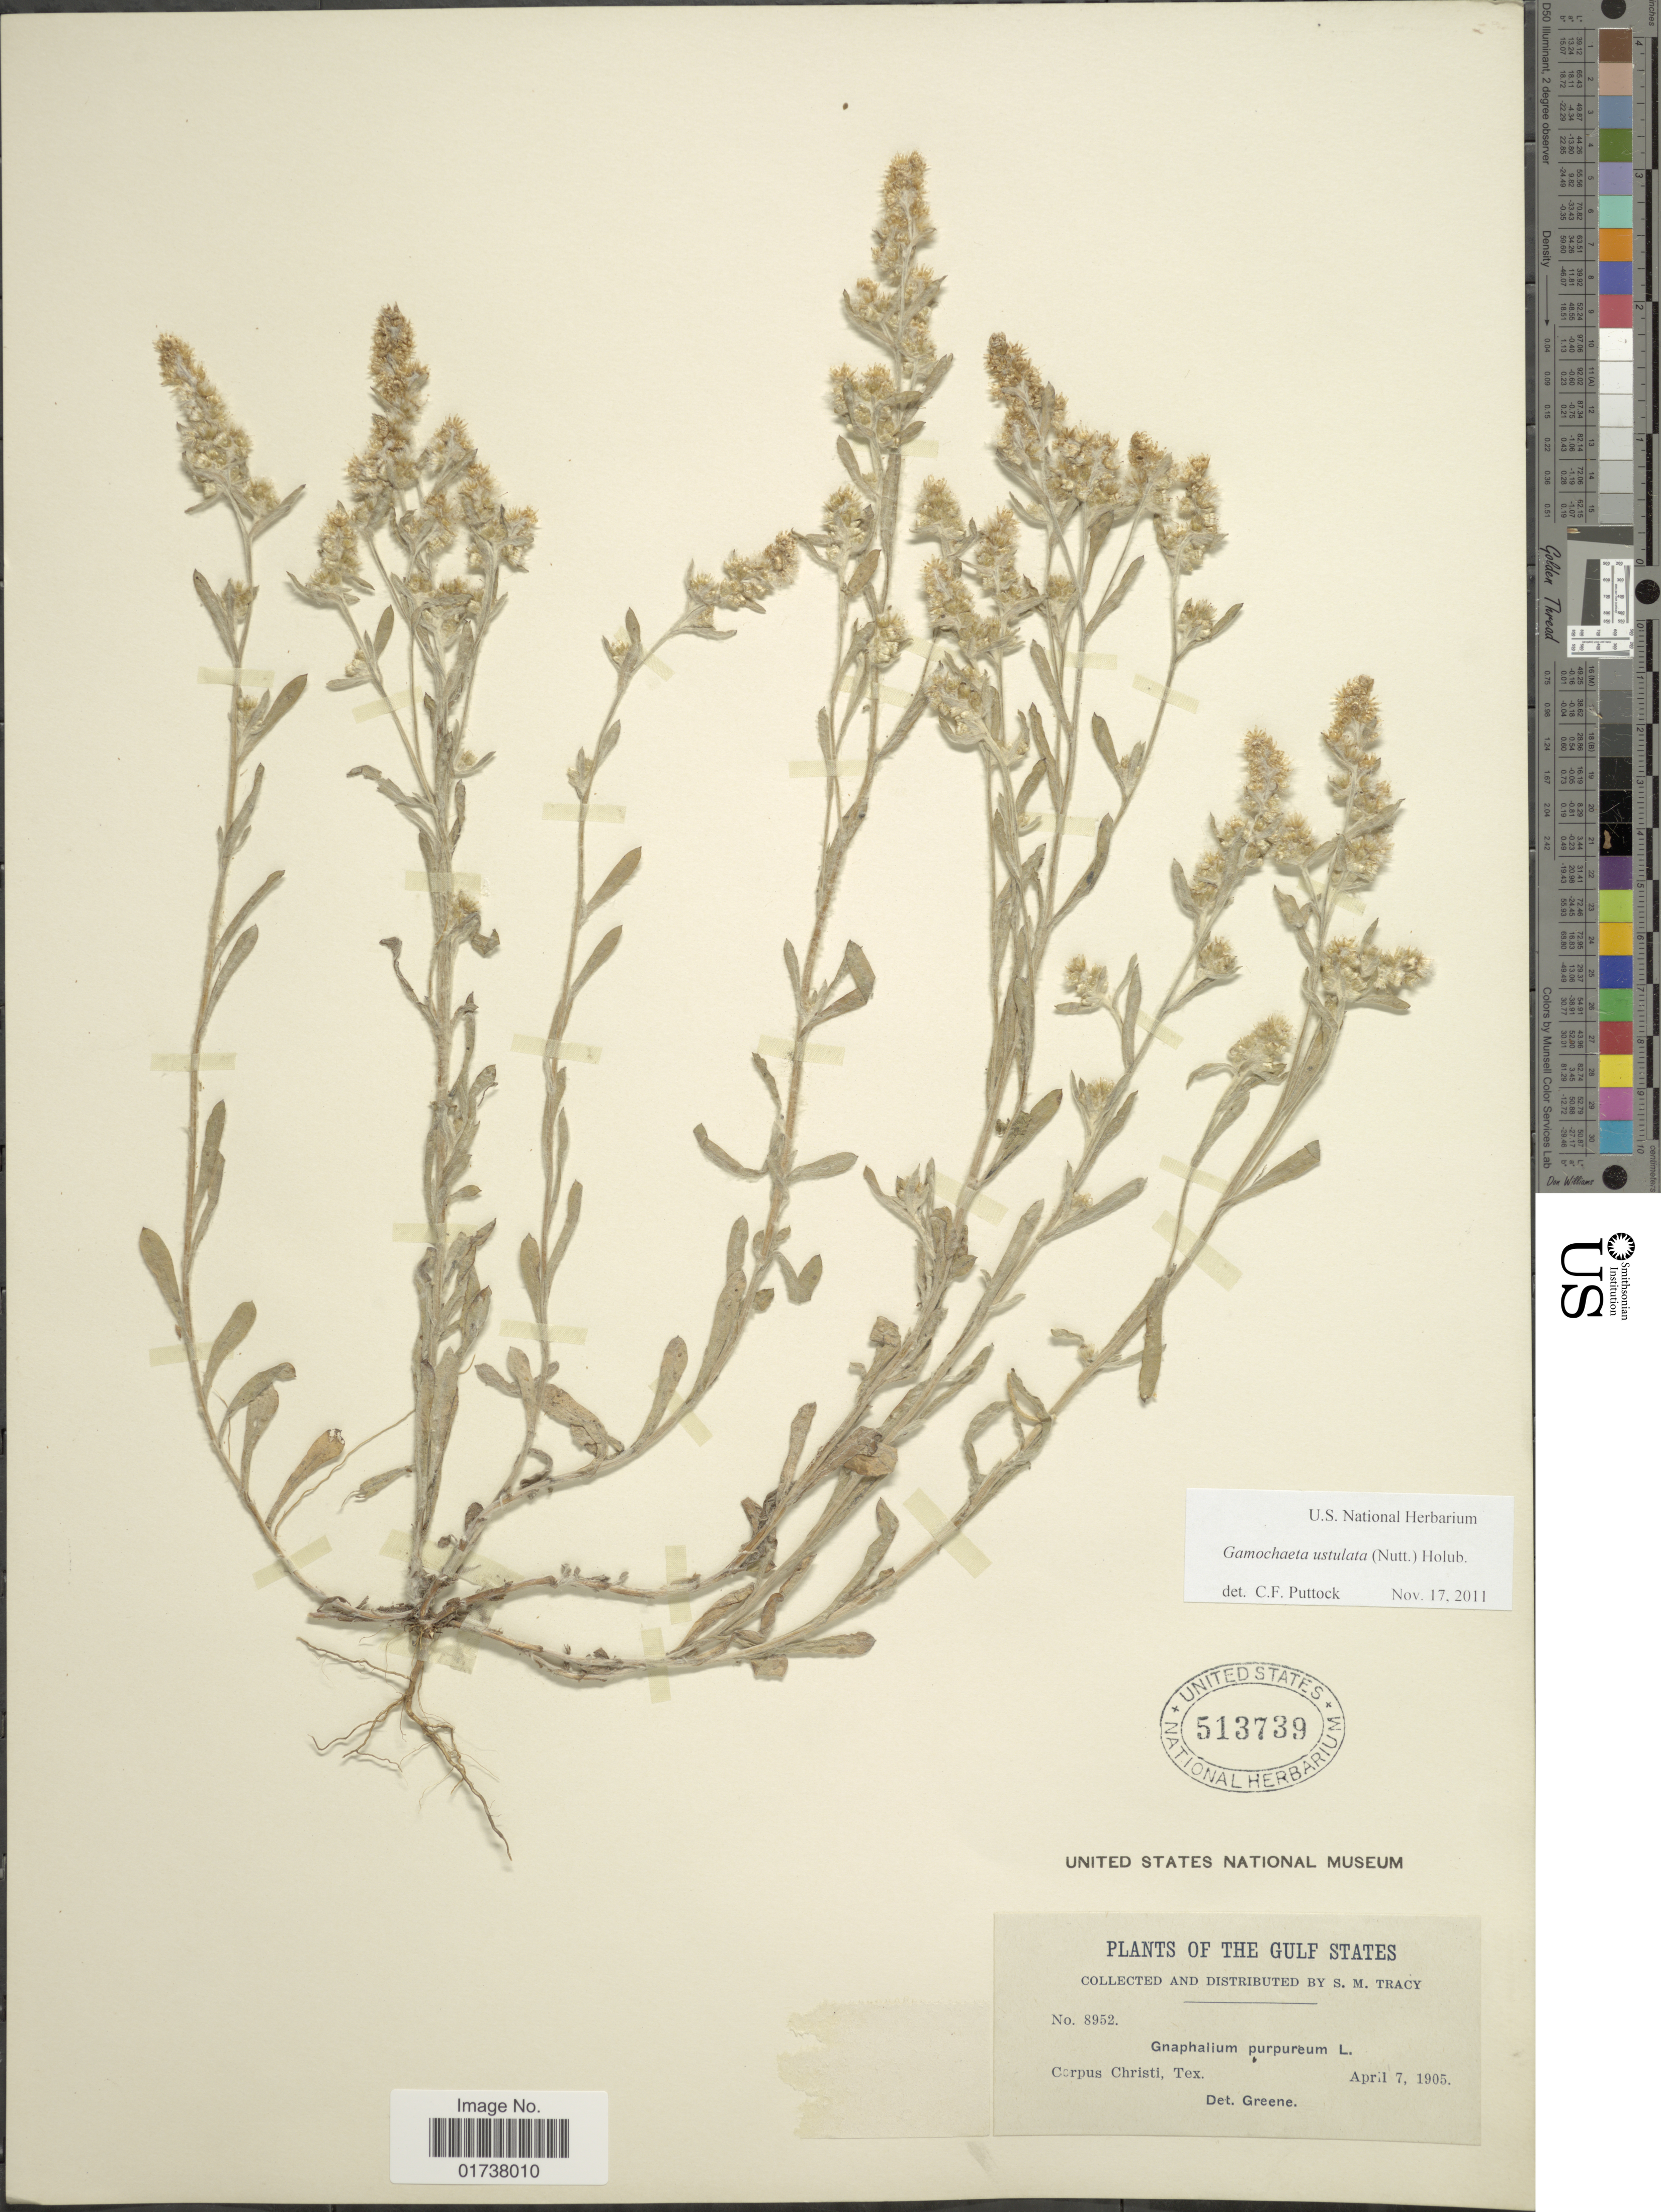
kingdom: Plantae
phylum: Tracheophyta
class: Magnoliopsida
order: Asterales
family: Asteraceae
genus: Gamochaeta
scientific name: Gamochaeta purpurea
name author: (L.) Cabrera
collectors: S. M. Tracy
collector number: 8952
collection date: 1905-05-07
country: United States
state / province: Texas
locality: The Gulf States, Corpus, Christi, Tex.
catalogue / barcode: US 513739